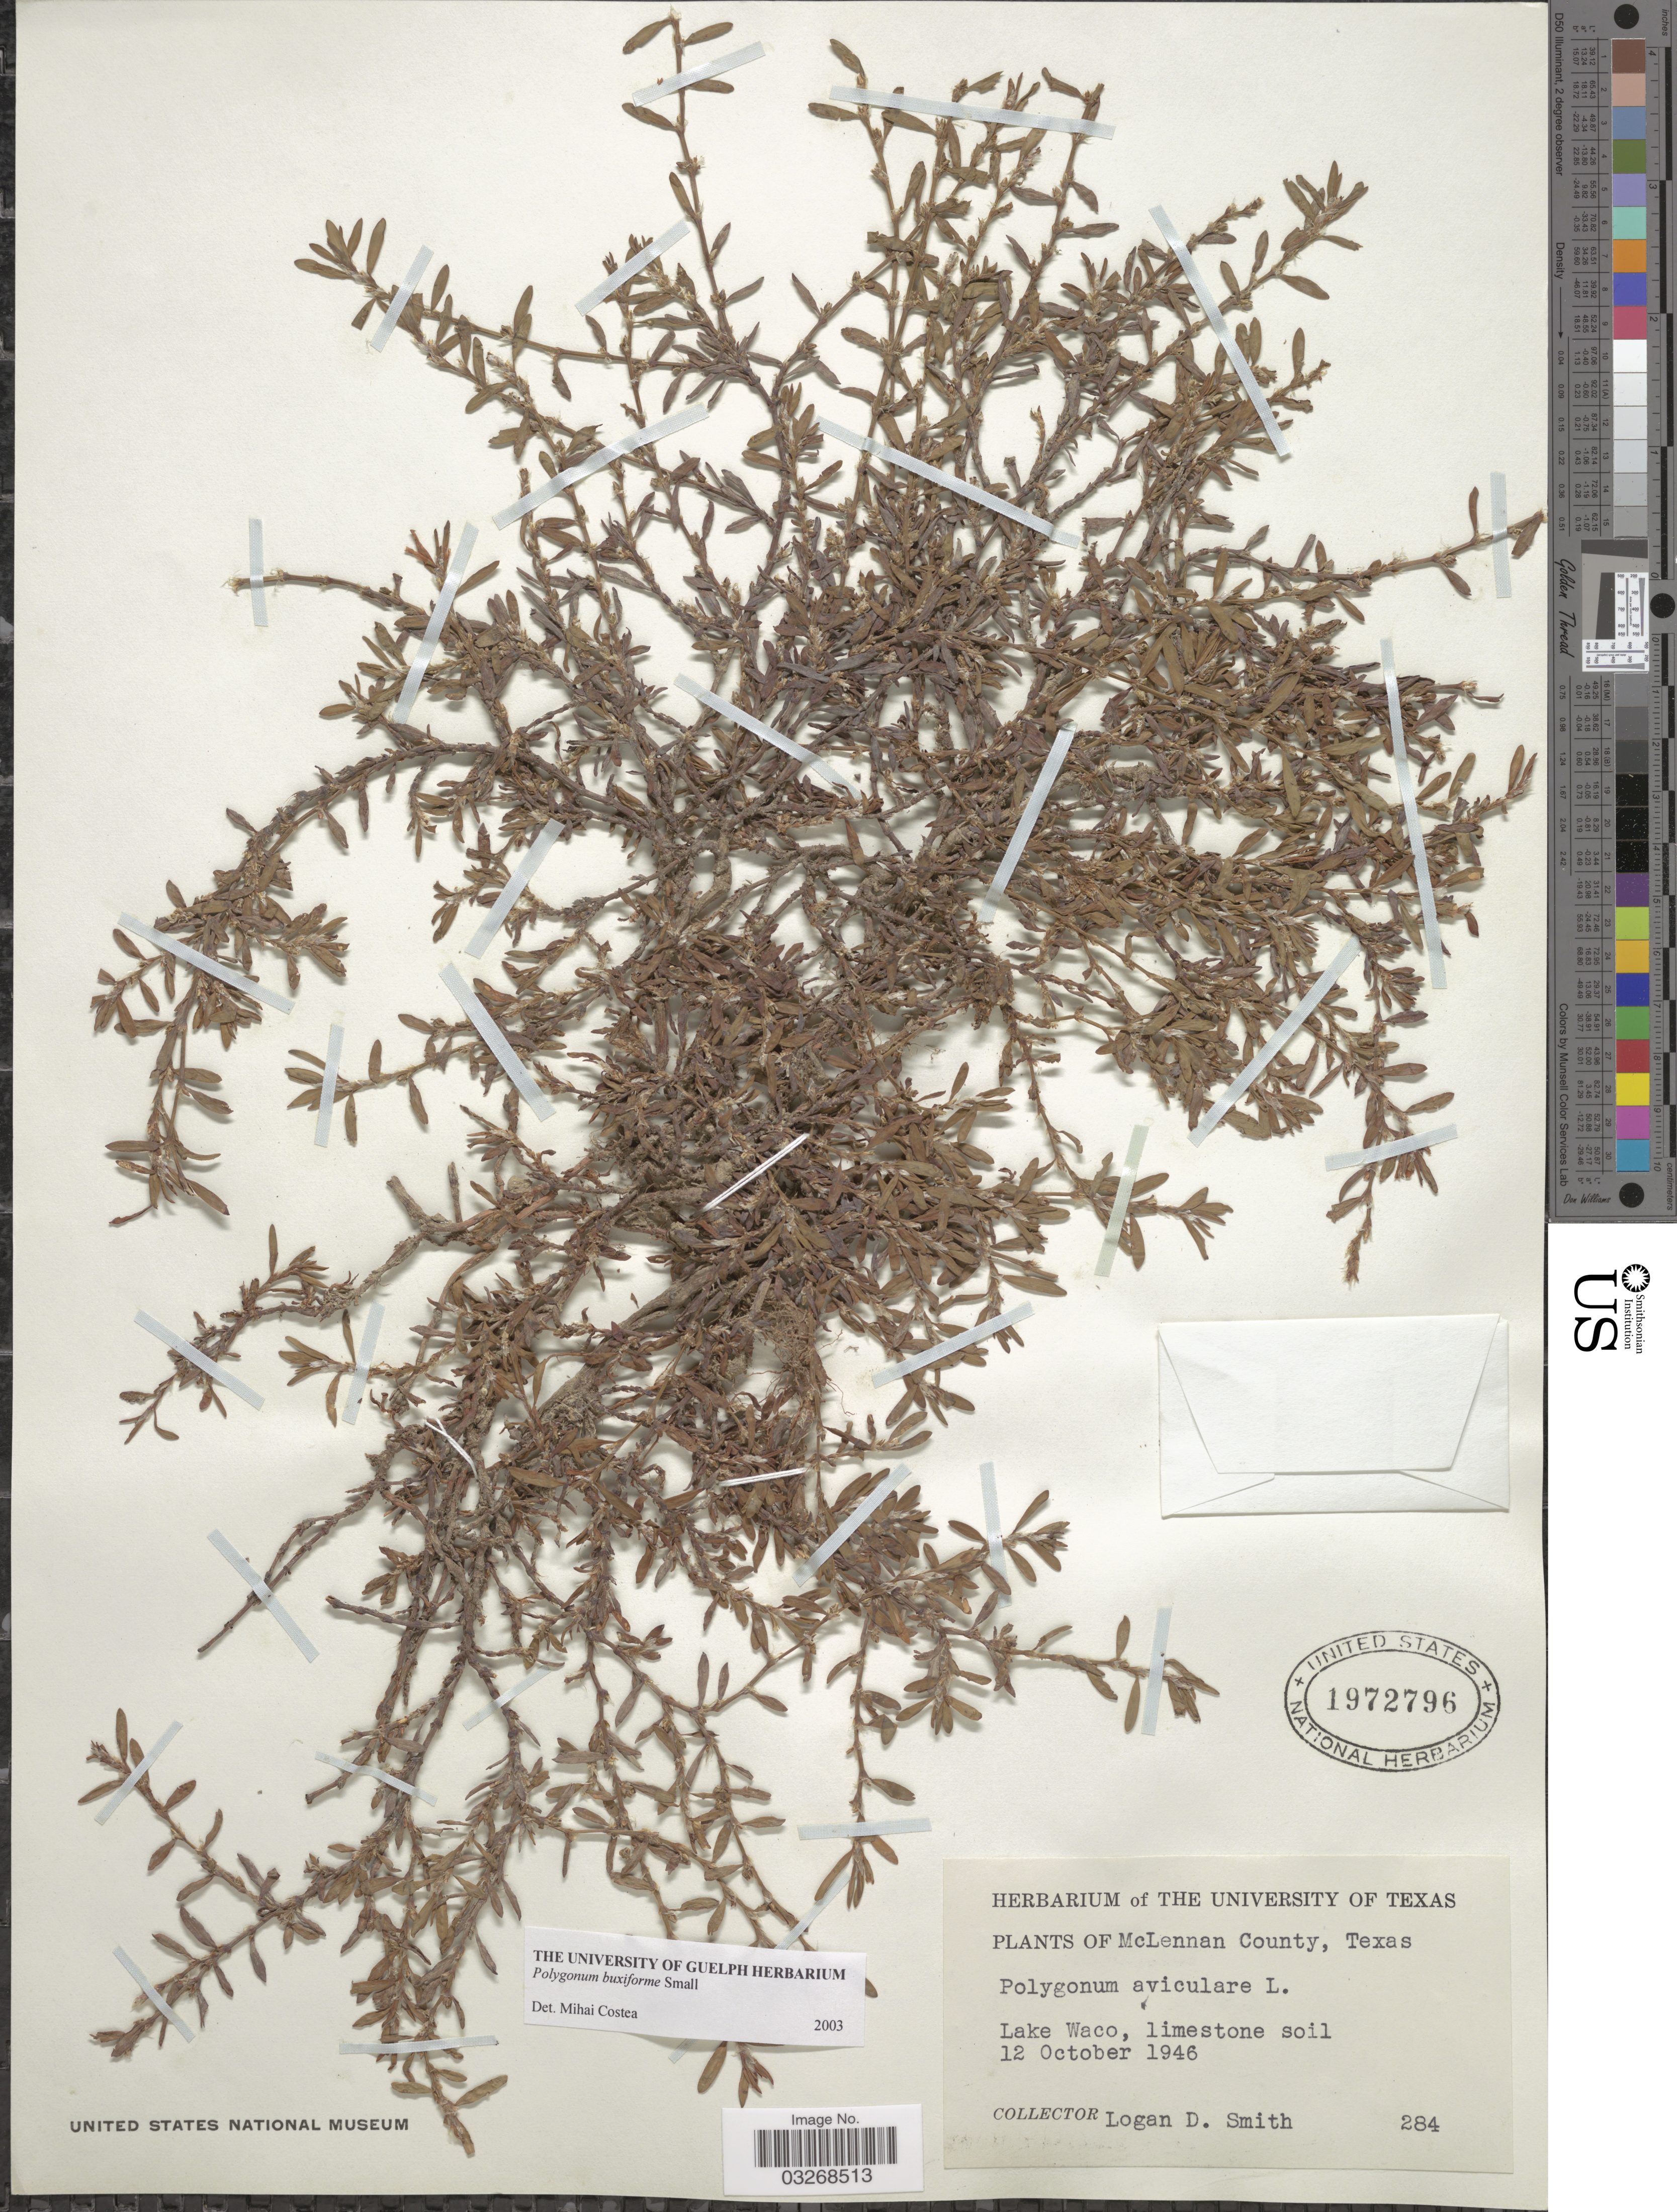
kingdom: Plantae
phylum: Tracheophyta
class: Magnoliopsida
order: Caryophyllales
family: Polygonaceae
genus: Polygonum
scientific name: Polygonum buxiforme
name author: Small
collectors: L. Smith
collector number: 284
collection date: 1946-10-12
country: United States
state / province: Texas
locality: McLennan County. Lake Waco.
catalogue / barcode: US 1972796